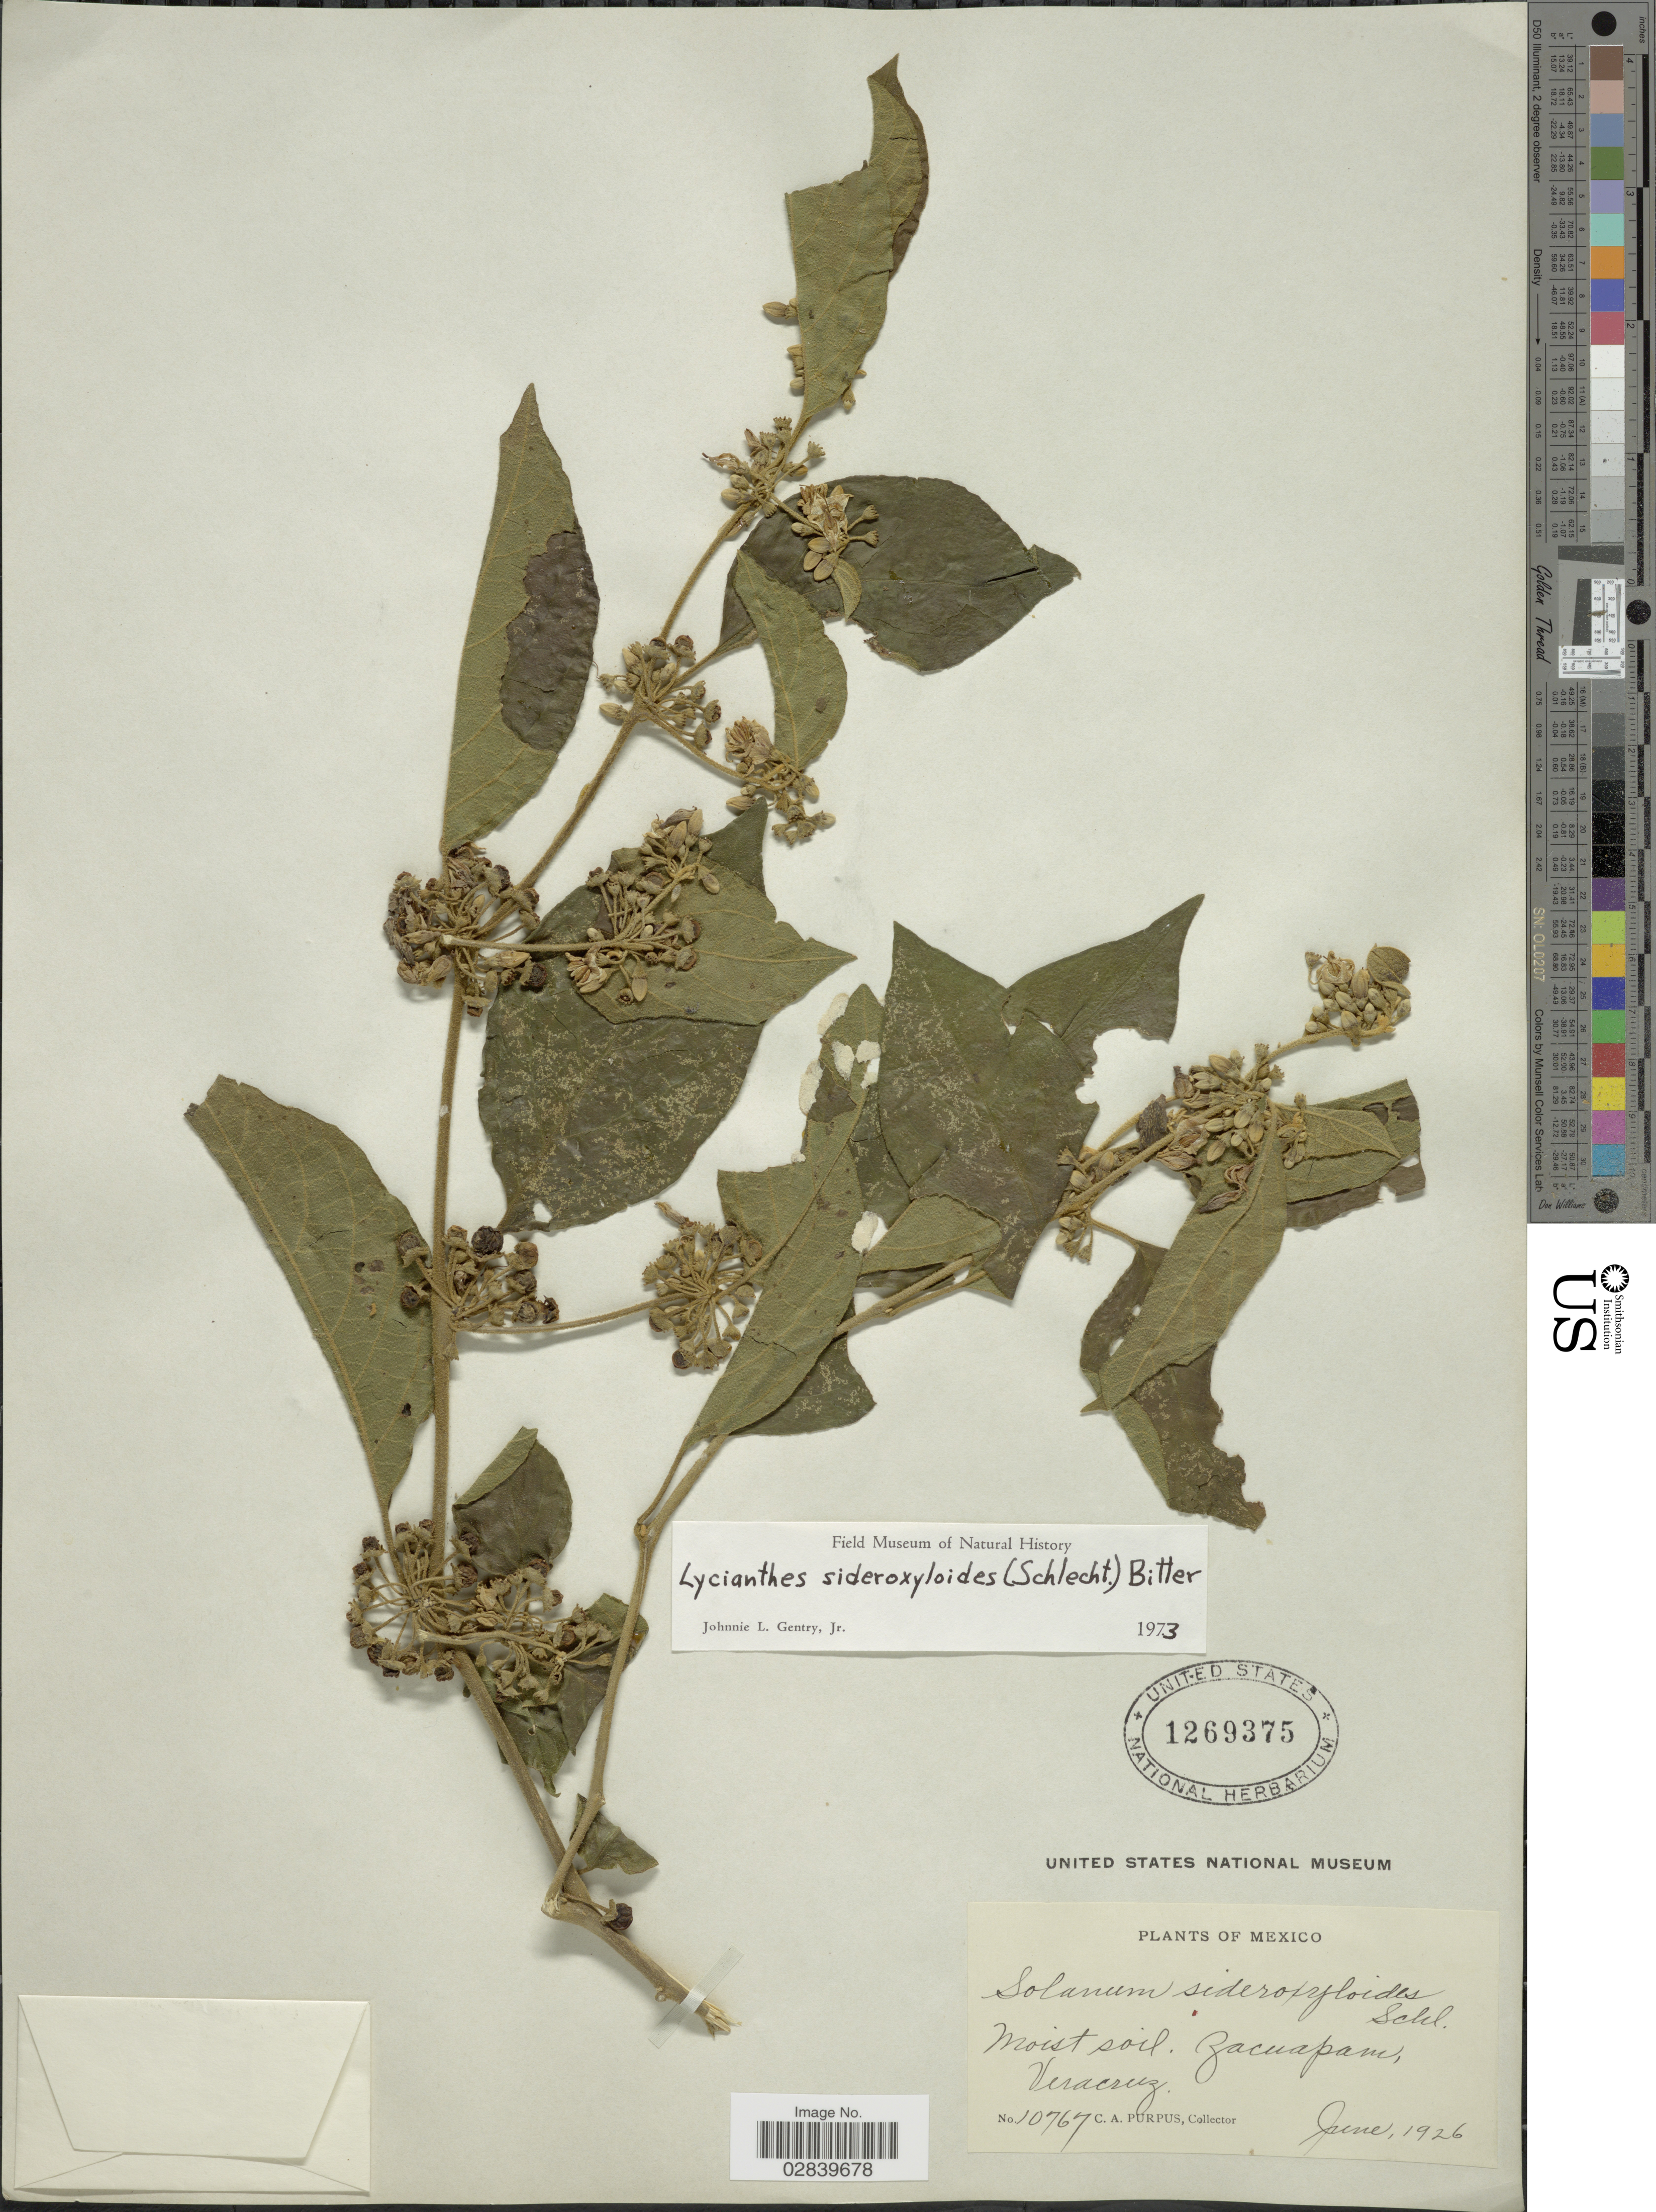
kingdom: Plantae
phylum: Tracheophyta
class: Magnoliopsida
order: Solanales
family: Solanaceae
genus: Lycianthes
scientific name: Lycianthes sideroxyloides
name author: (Schltdl.) Bitter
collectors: C. A. Purpus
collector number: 10767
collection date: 1926-06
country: Mexico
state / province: Veracruz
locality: Zacuapan. Veracruz.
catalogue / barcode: US 1269375